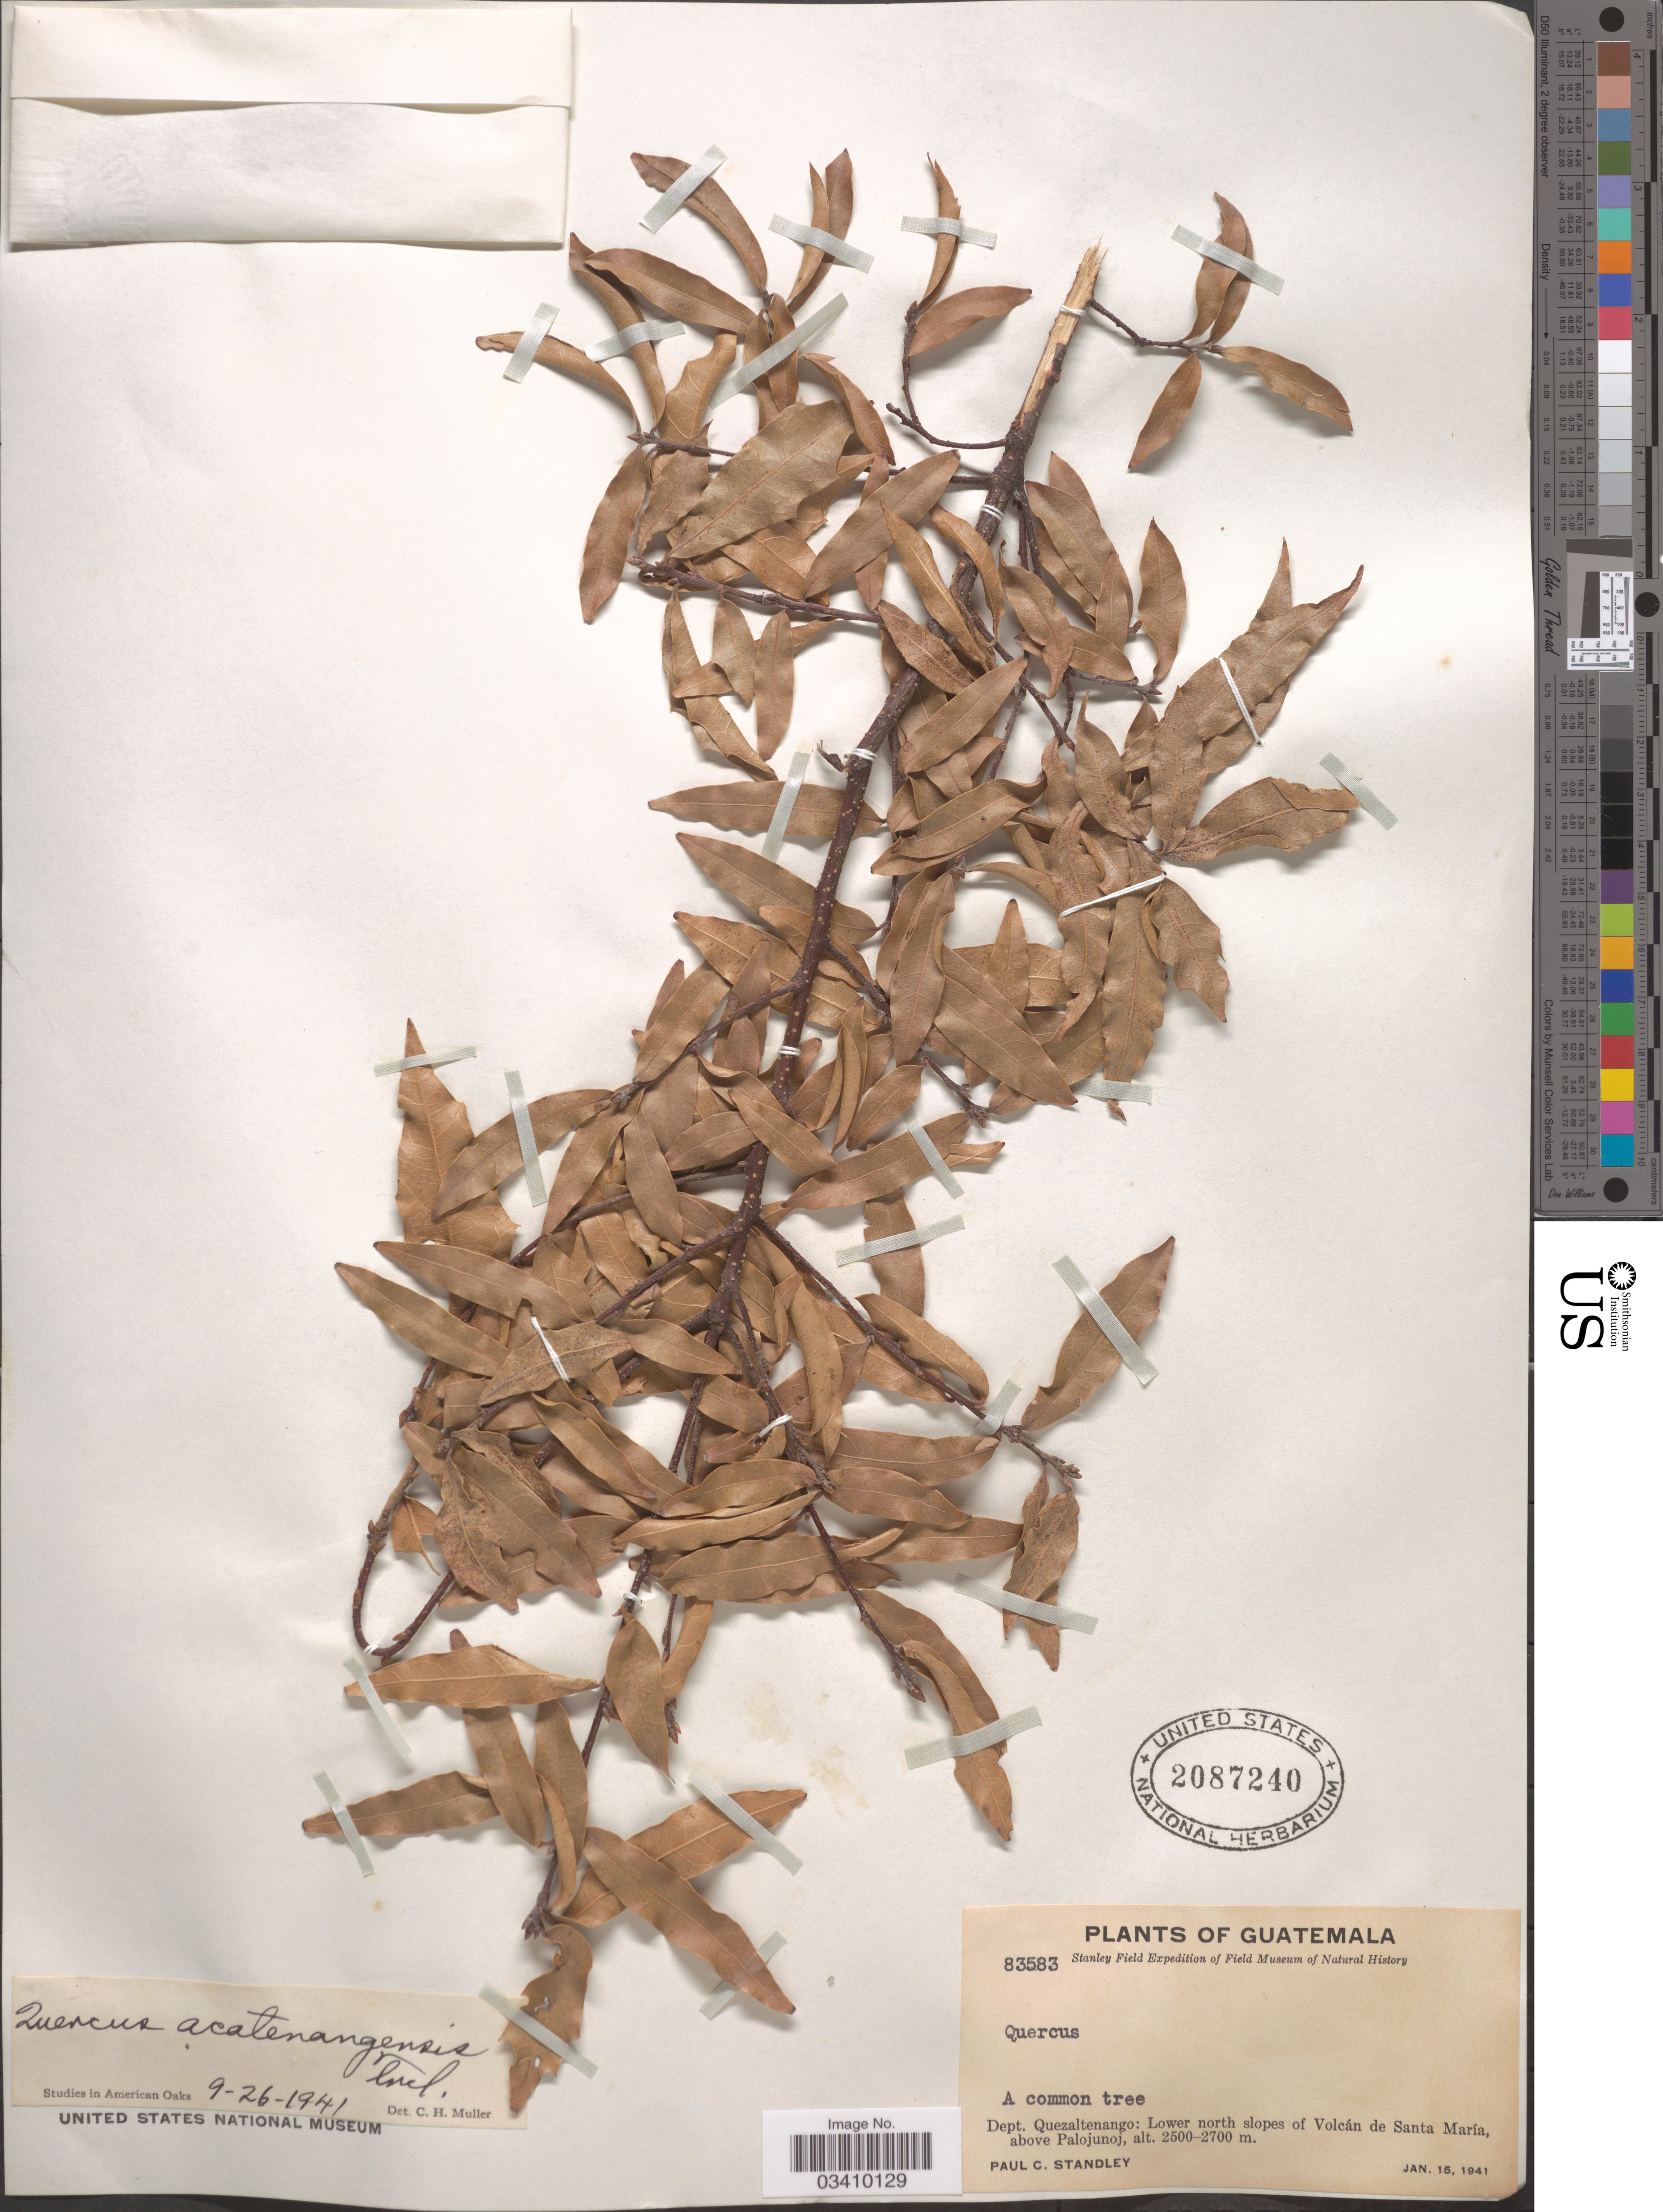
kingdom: Plantae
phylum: Tracheophyta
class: Magnoliopsida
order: Fagales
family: Fagaceae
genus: Quercus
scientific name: Quercus acatenangensis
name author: Trel.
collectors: P. C. Standley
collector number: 83583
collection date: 1941-01-15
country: Guatemala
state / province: Quetzaltenango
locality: Dept. Quezaltenango: Lower north slopes of Volcán de Santa María, above Palojunoj.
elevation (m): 2500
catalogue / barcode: US 2087240